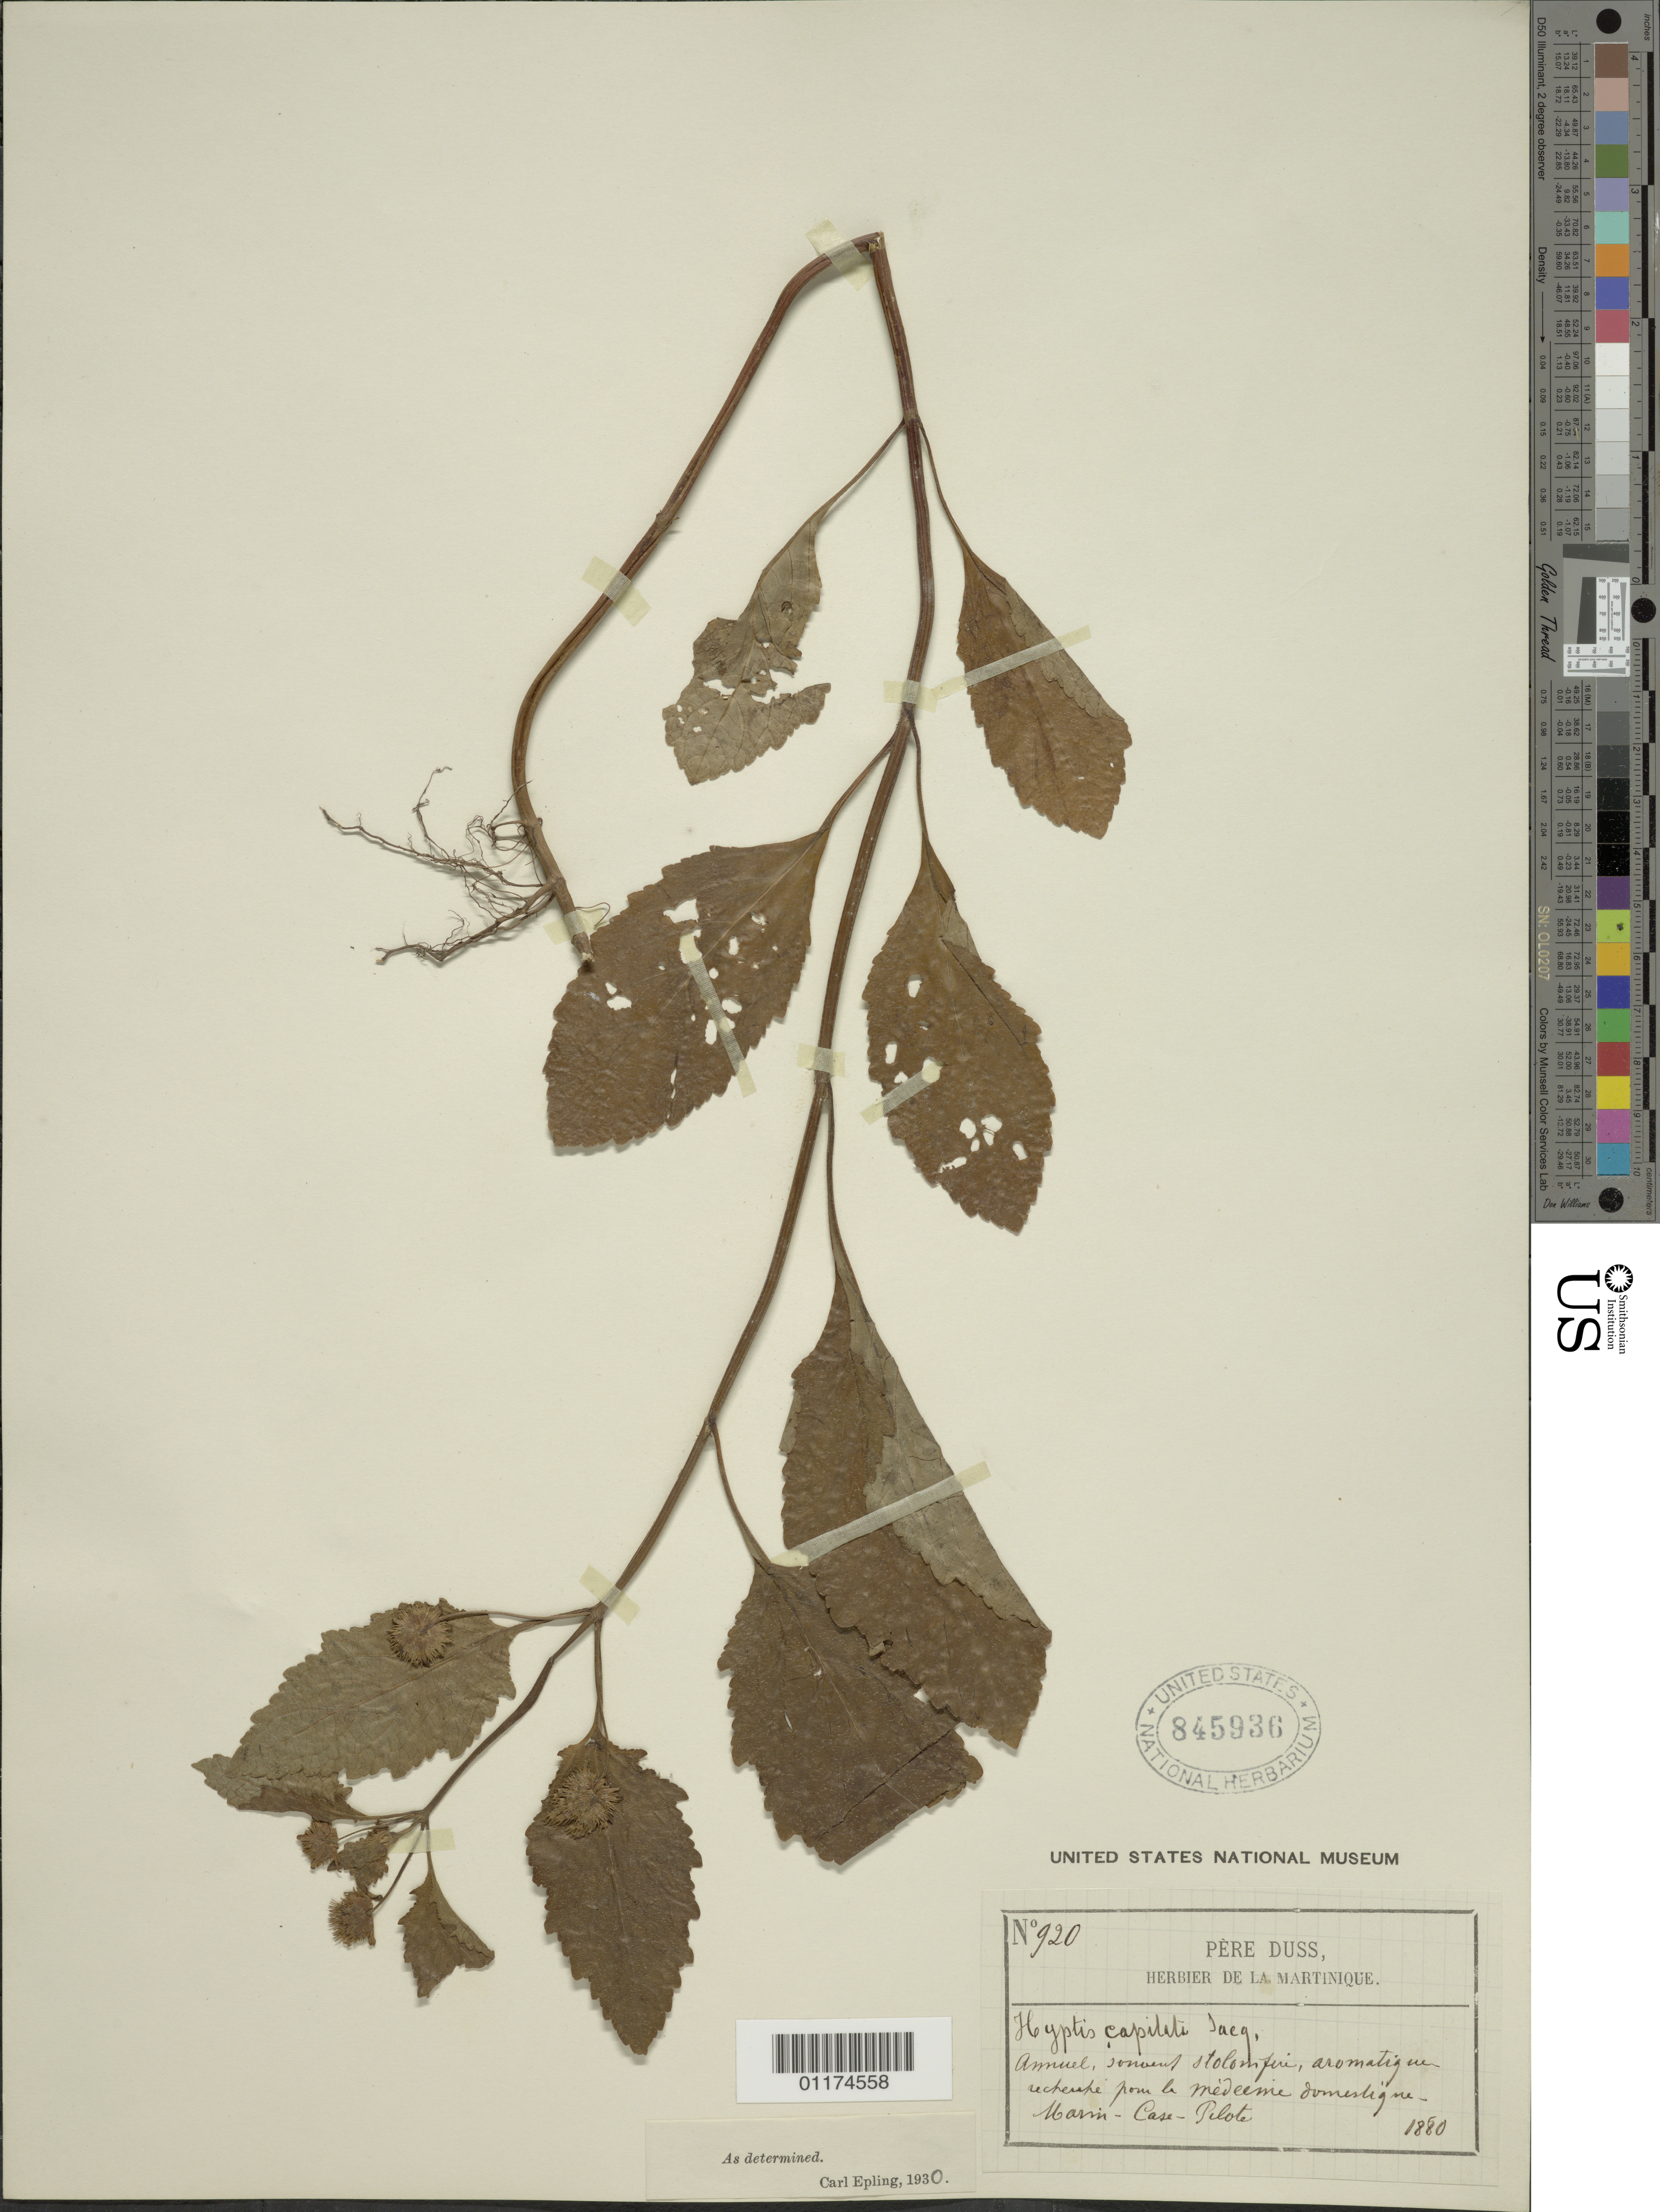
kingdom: Plantae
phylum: Tracheophyta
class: Magnoliopsida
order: Lamiales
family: Lamiaceae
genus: Hyptis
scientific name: Hyptis capitata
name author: Jacq.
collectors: Père Duss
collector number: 920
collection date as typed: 1880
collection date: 1880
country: Martinique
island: Martinique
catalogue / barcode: US 845936